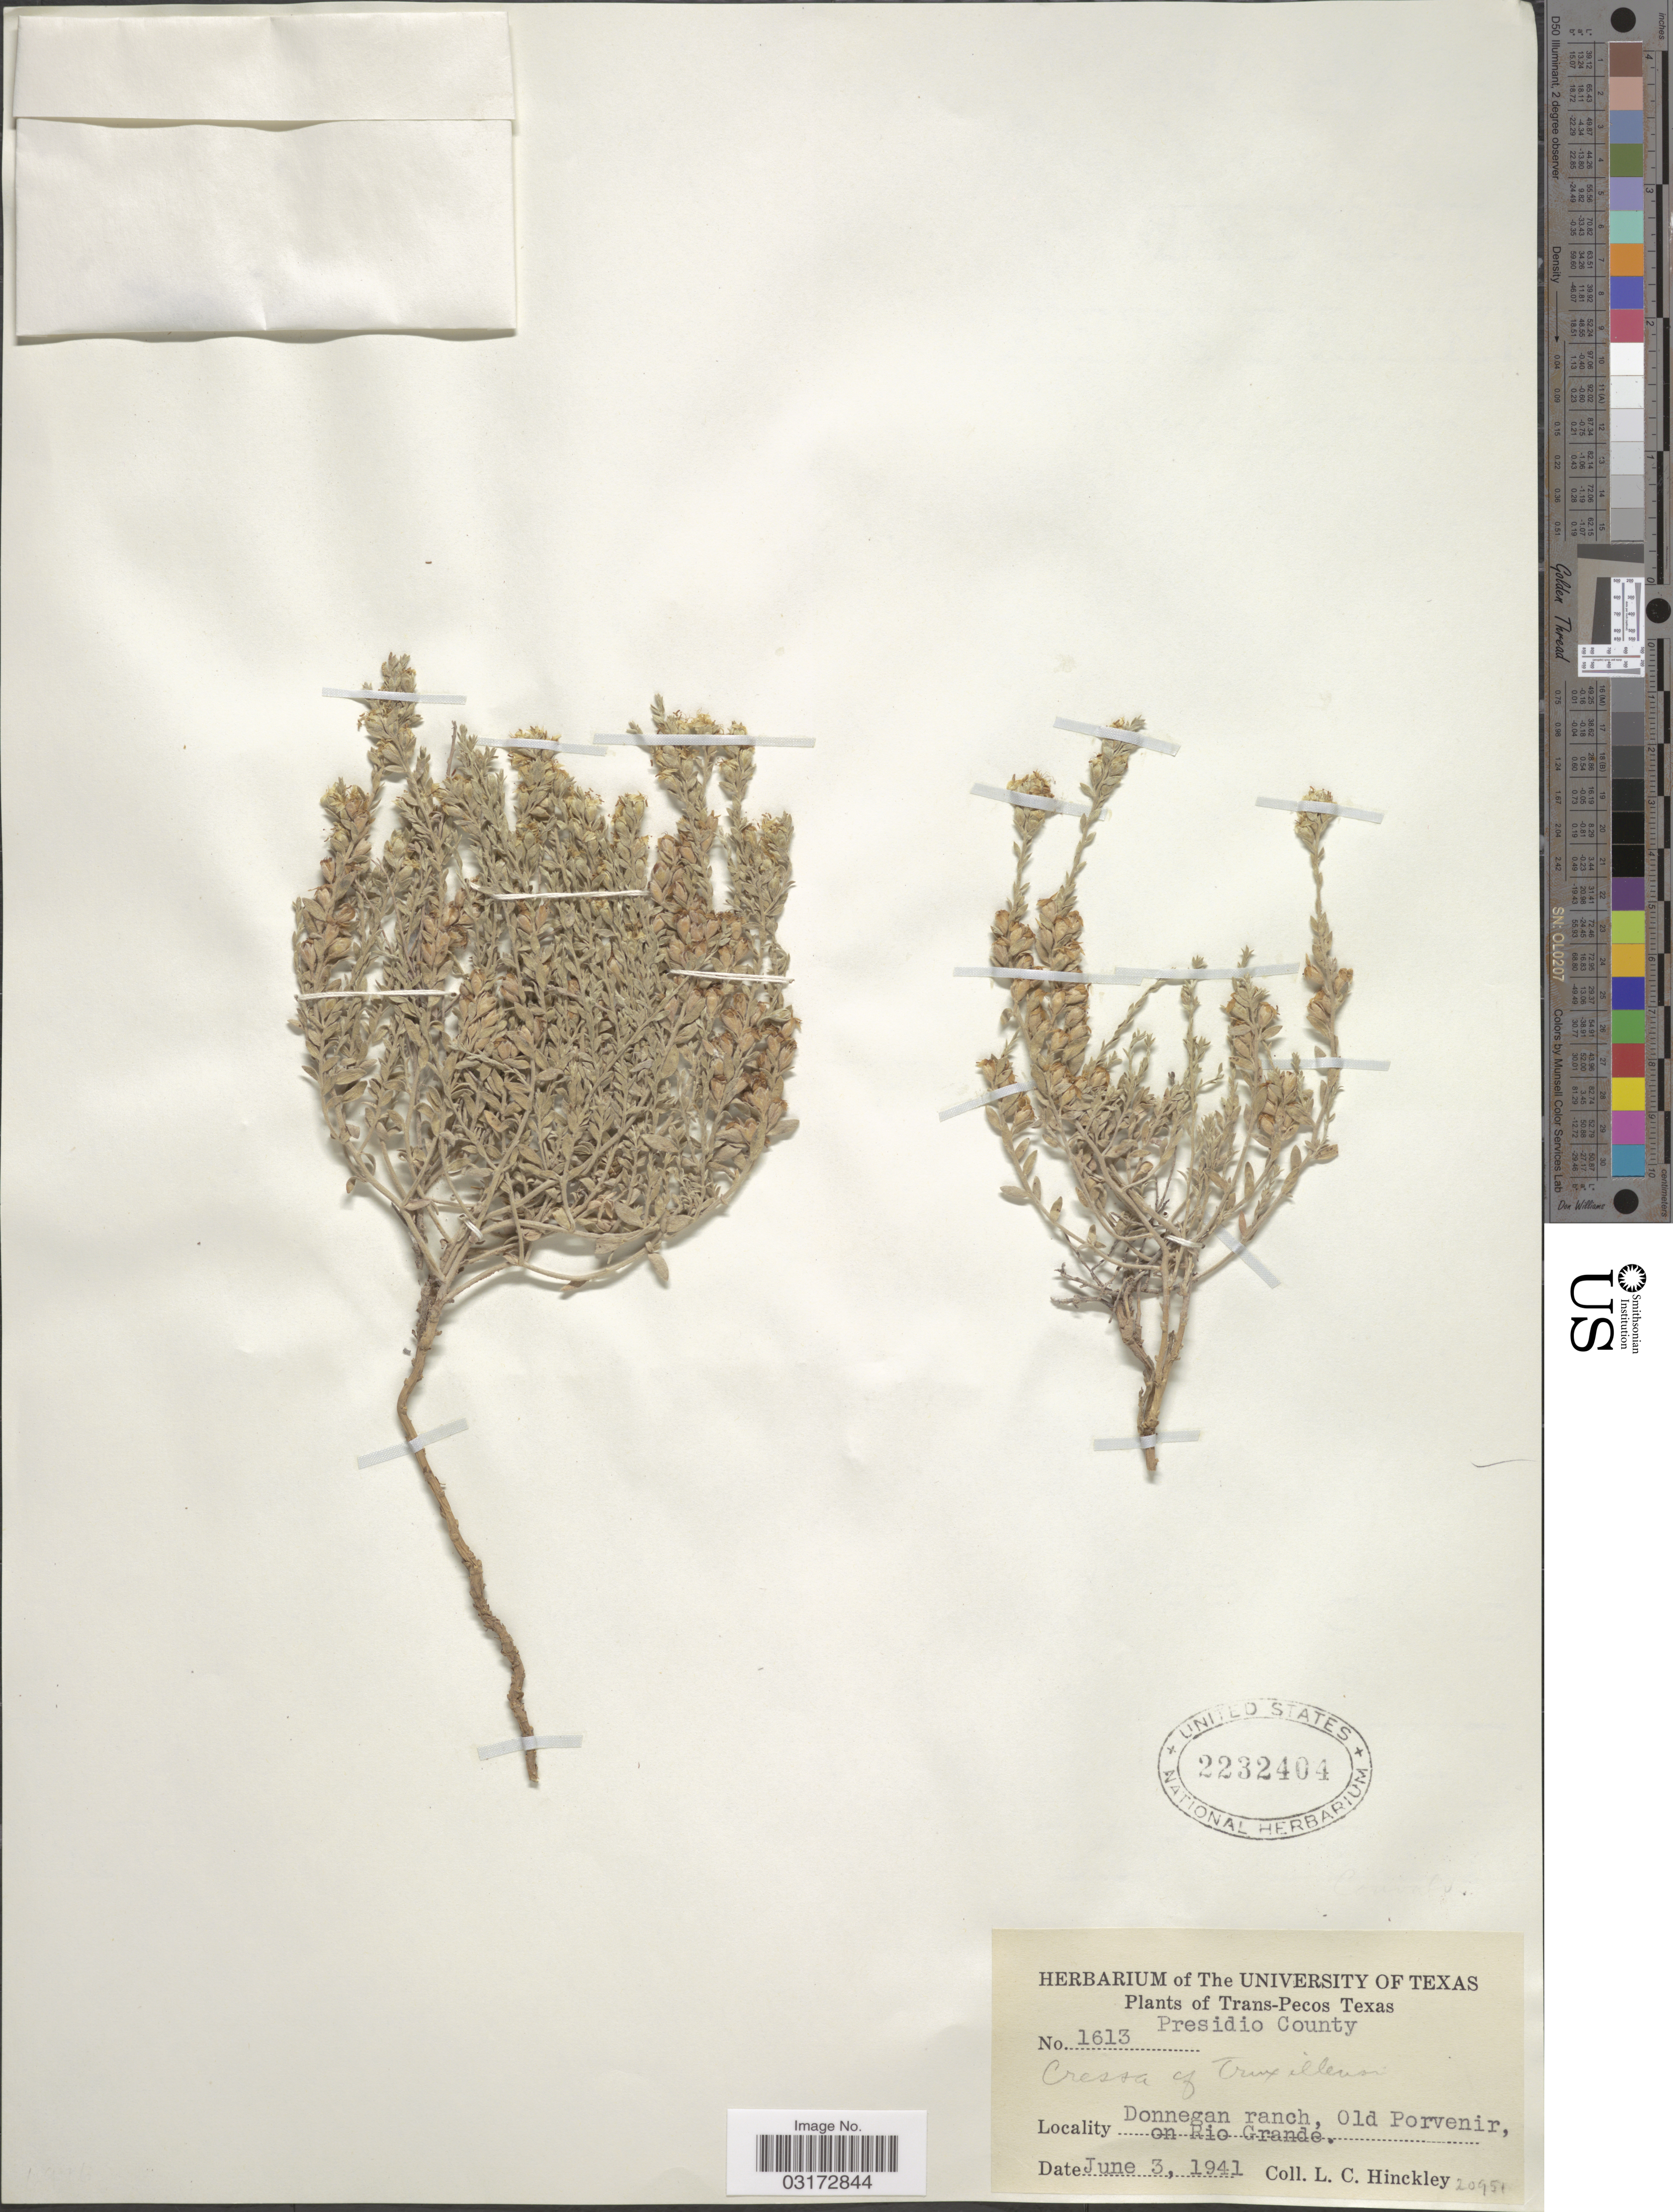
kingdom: Plantae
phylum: Tracheophyta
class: Magnoliopsida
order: Solanales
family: Convolvulaceae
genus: Cressa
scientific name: Cressa truxillensis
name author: Kunth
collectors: L. Hinckley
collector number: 1613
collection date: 1941-06-03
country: United States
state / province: Texas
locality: Trans-Pecos Texas, Presidio County, Donnegan ranch, Old Porvenir, on Rio Grande.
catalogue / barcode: US 2232404